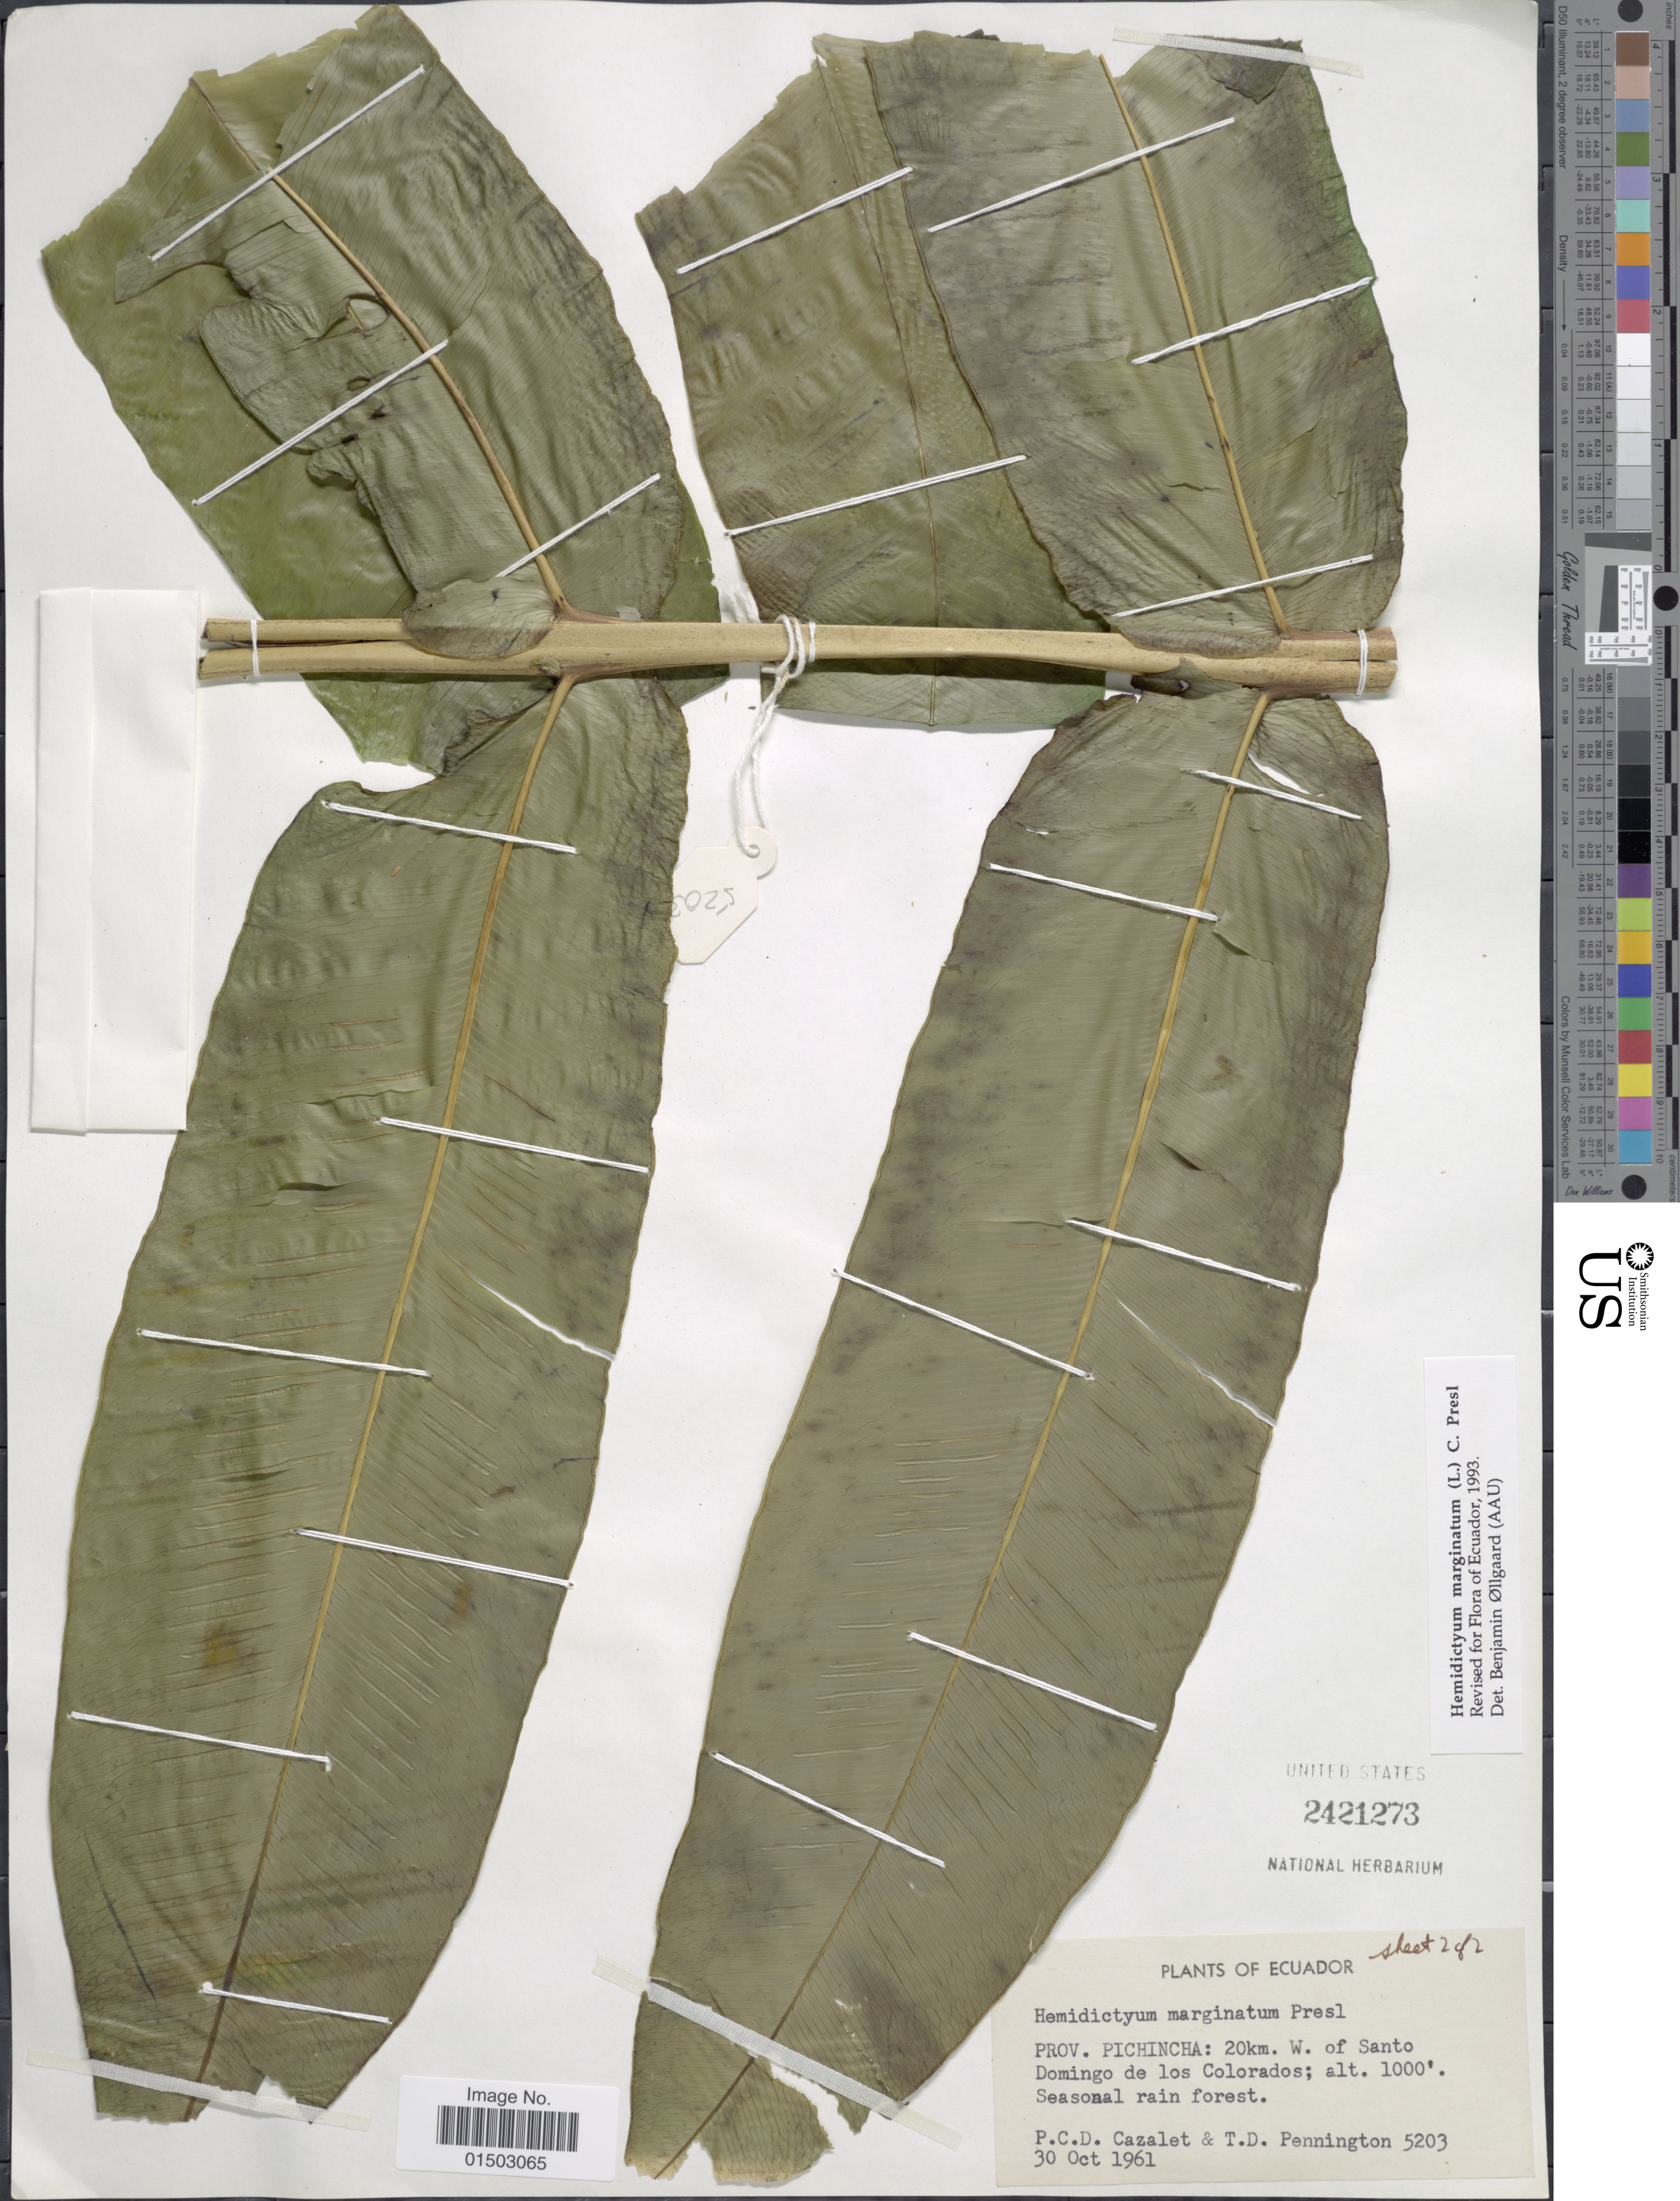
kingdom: Plantae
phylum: Tracheophyta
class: Polypodiopsida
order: Polypodiales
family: Hemidictyaceae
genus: Hemidictyum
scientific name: Hemidictyum marginatum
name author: (L.) C. Presl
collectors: P. C. D. Cazalet & T. D. Pennington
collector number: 5203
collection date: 1961-10-30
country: Ecuador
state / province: Pichincha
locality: Ecuador. Prov. Pichincha: 20 km. W. of. Santo Domingo de los Colorados.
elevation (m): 305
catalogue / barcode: US 2421273